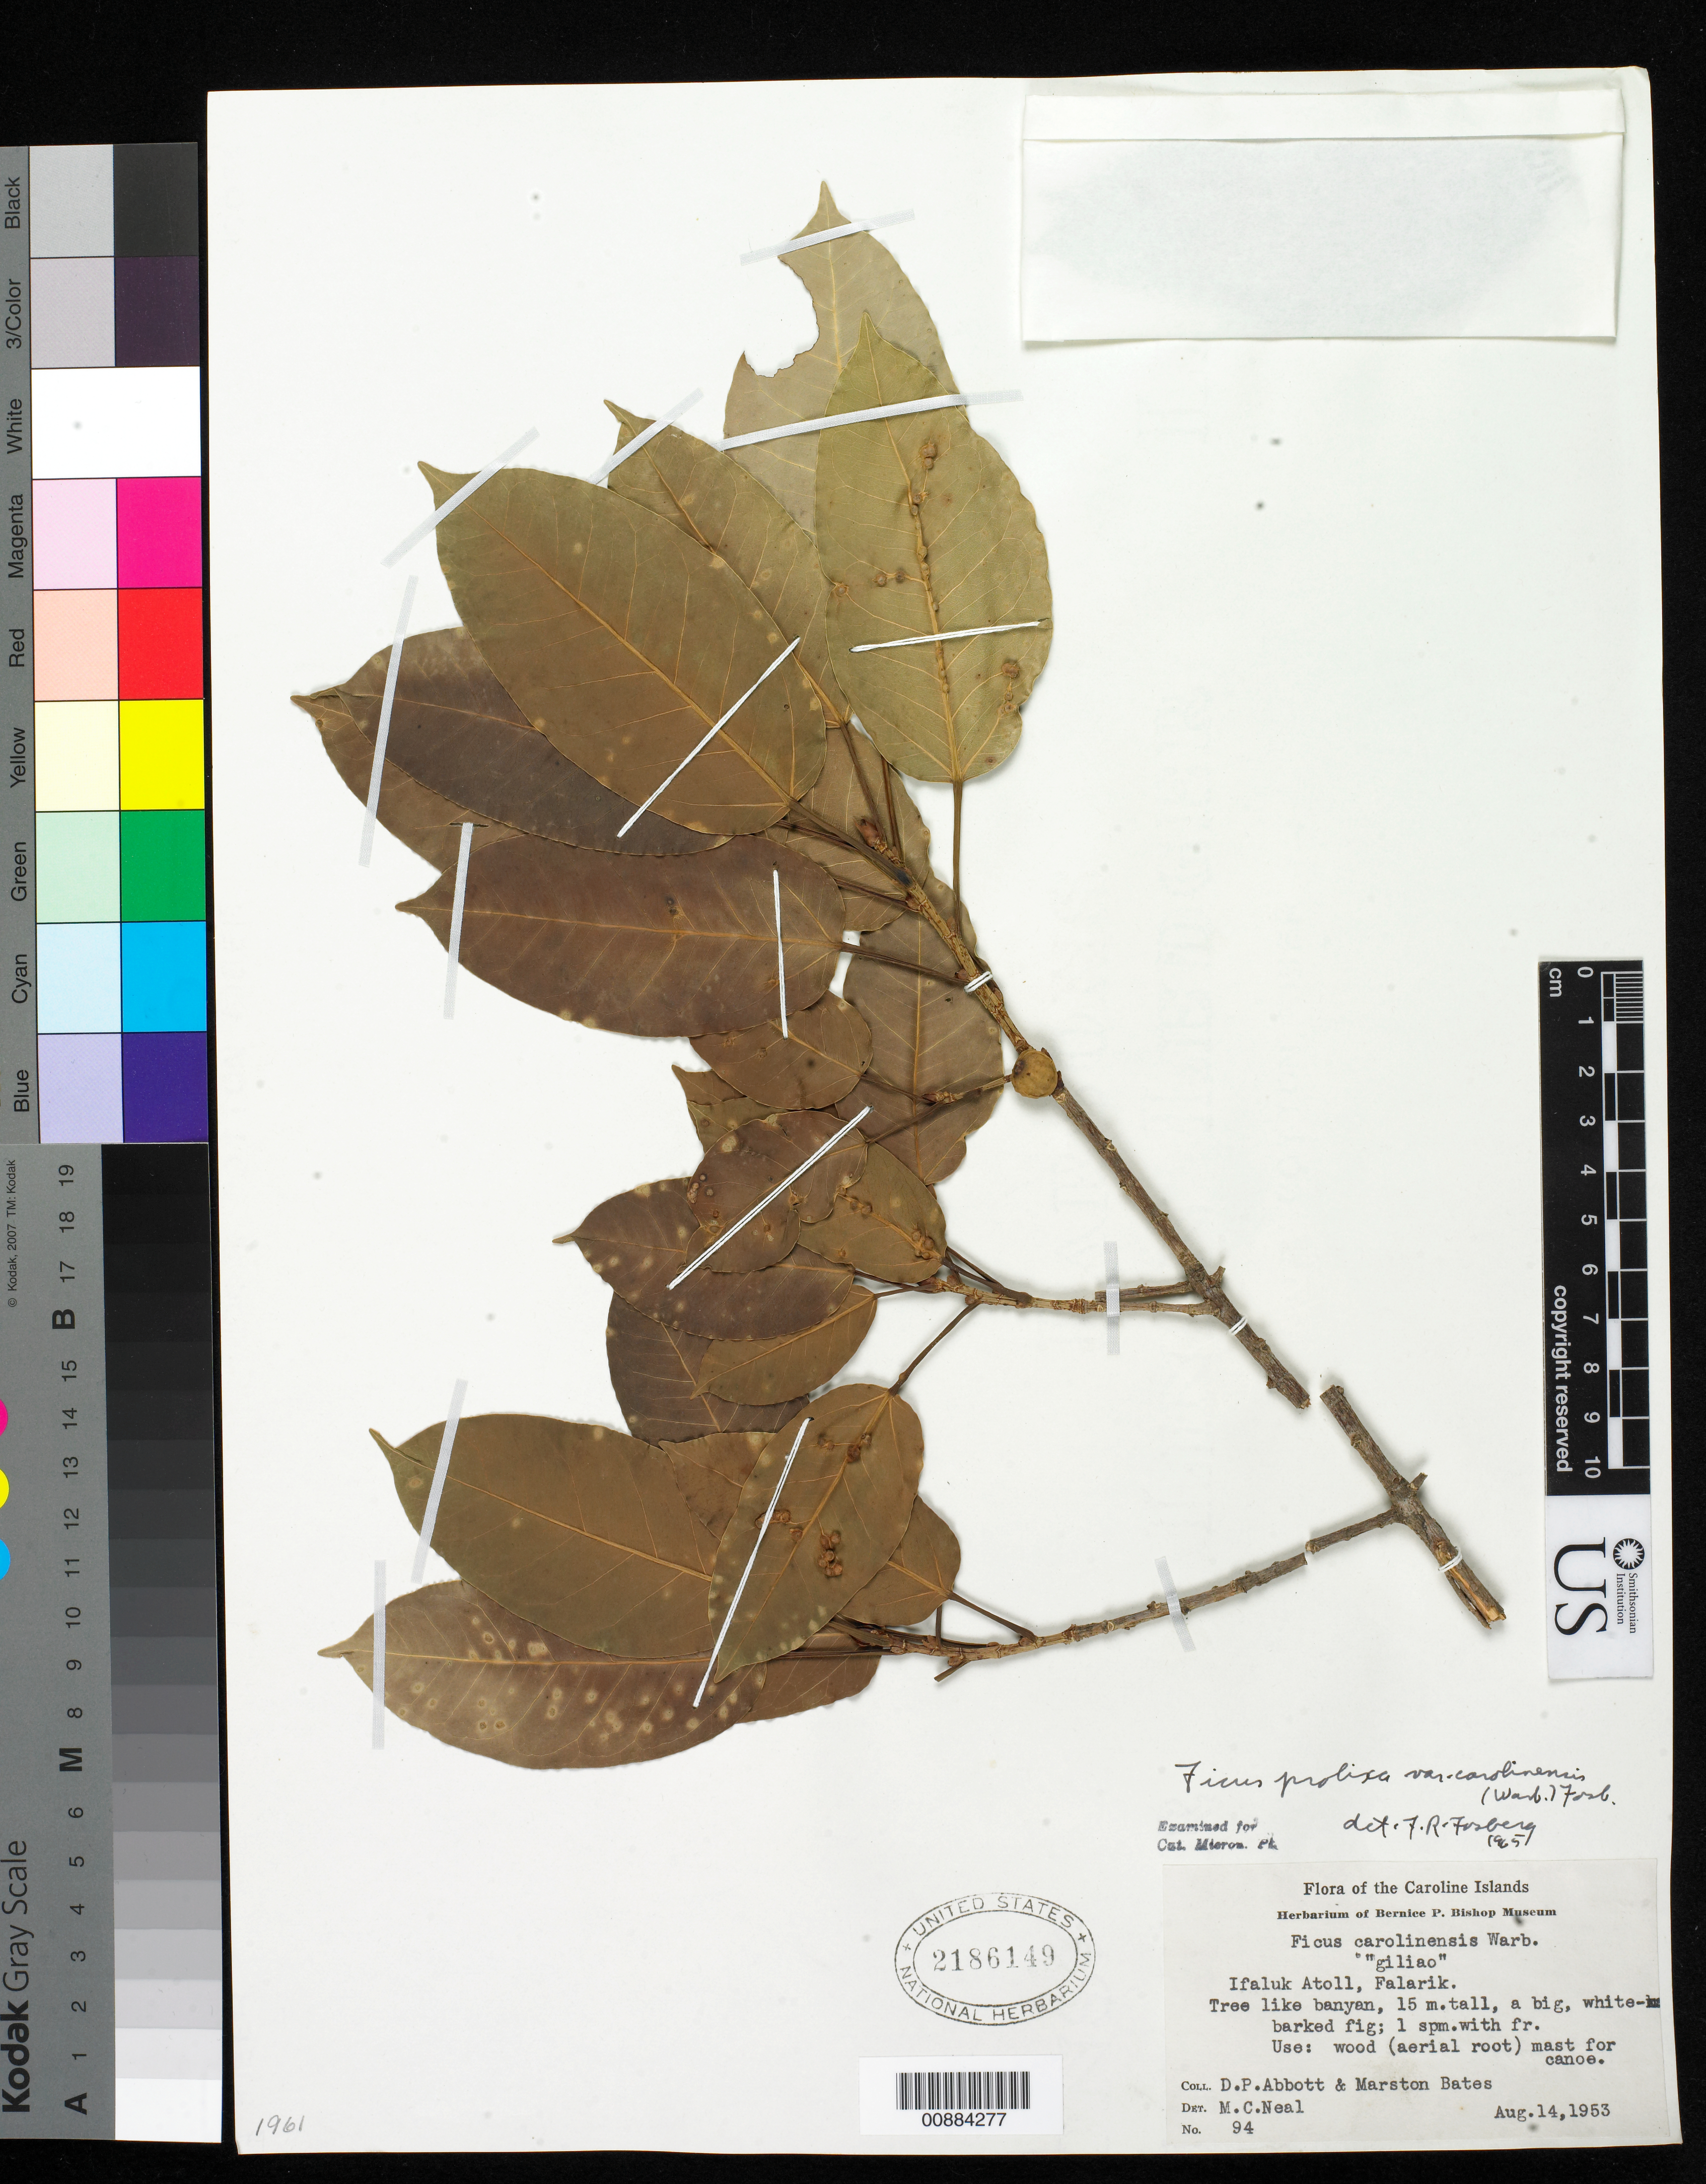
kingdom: Plantae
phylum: Tracheophyta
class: Magnoliopsida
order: Rosales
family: Moraceae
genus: Ficus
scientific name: Ficus prolixa var. carolinensis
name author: (Warb.) Fosberg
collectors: D. P. Abbott & M. Bates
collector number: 94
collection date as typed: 14 Aug 1953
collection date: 1953-08-14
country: Micronesia, Federated States of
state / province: Yap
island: Ifalik (Ifaluk) Atoll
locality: Ifalik Islet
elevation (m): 15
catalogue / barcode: US 2186149